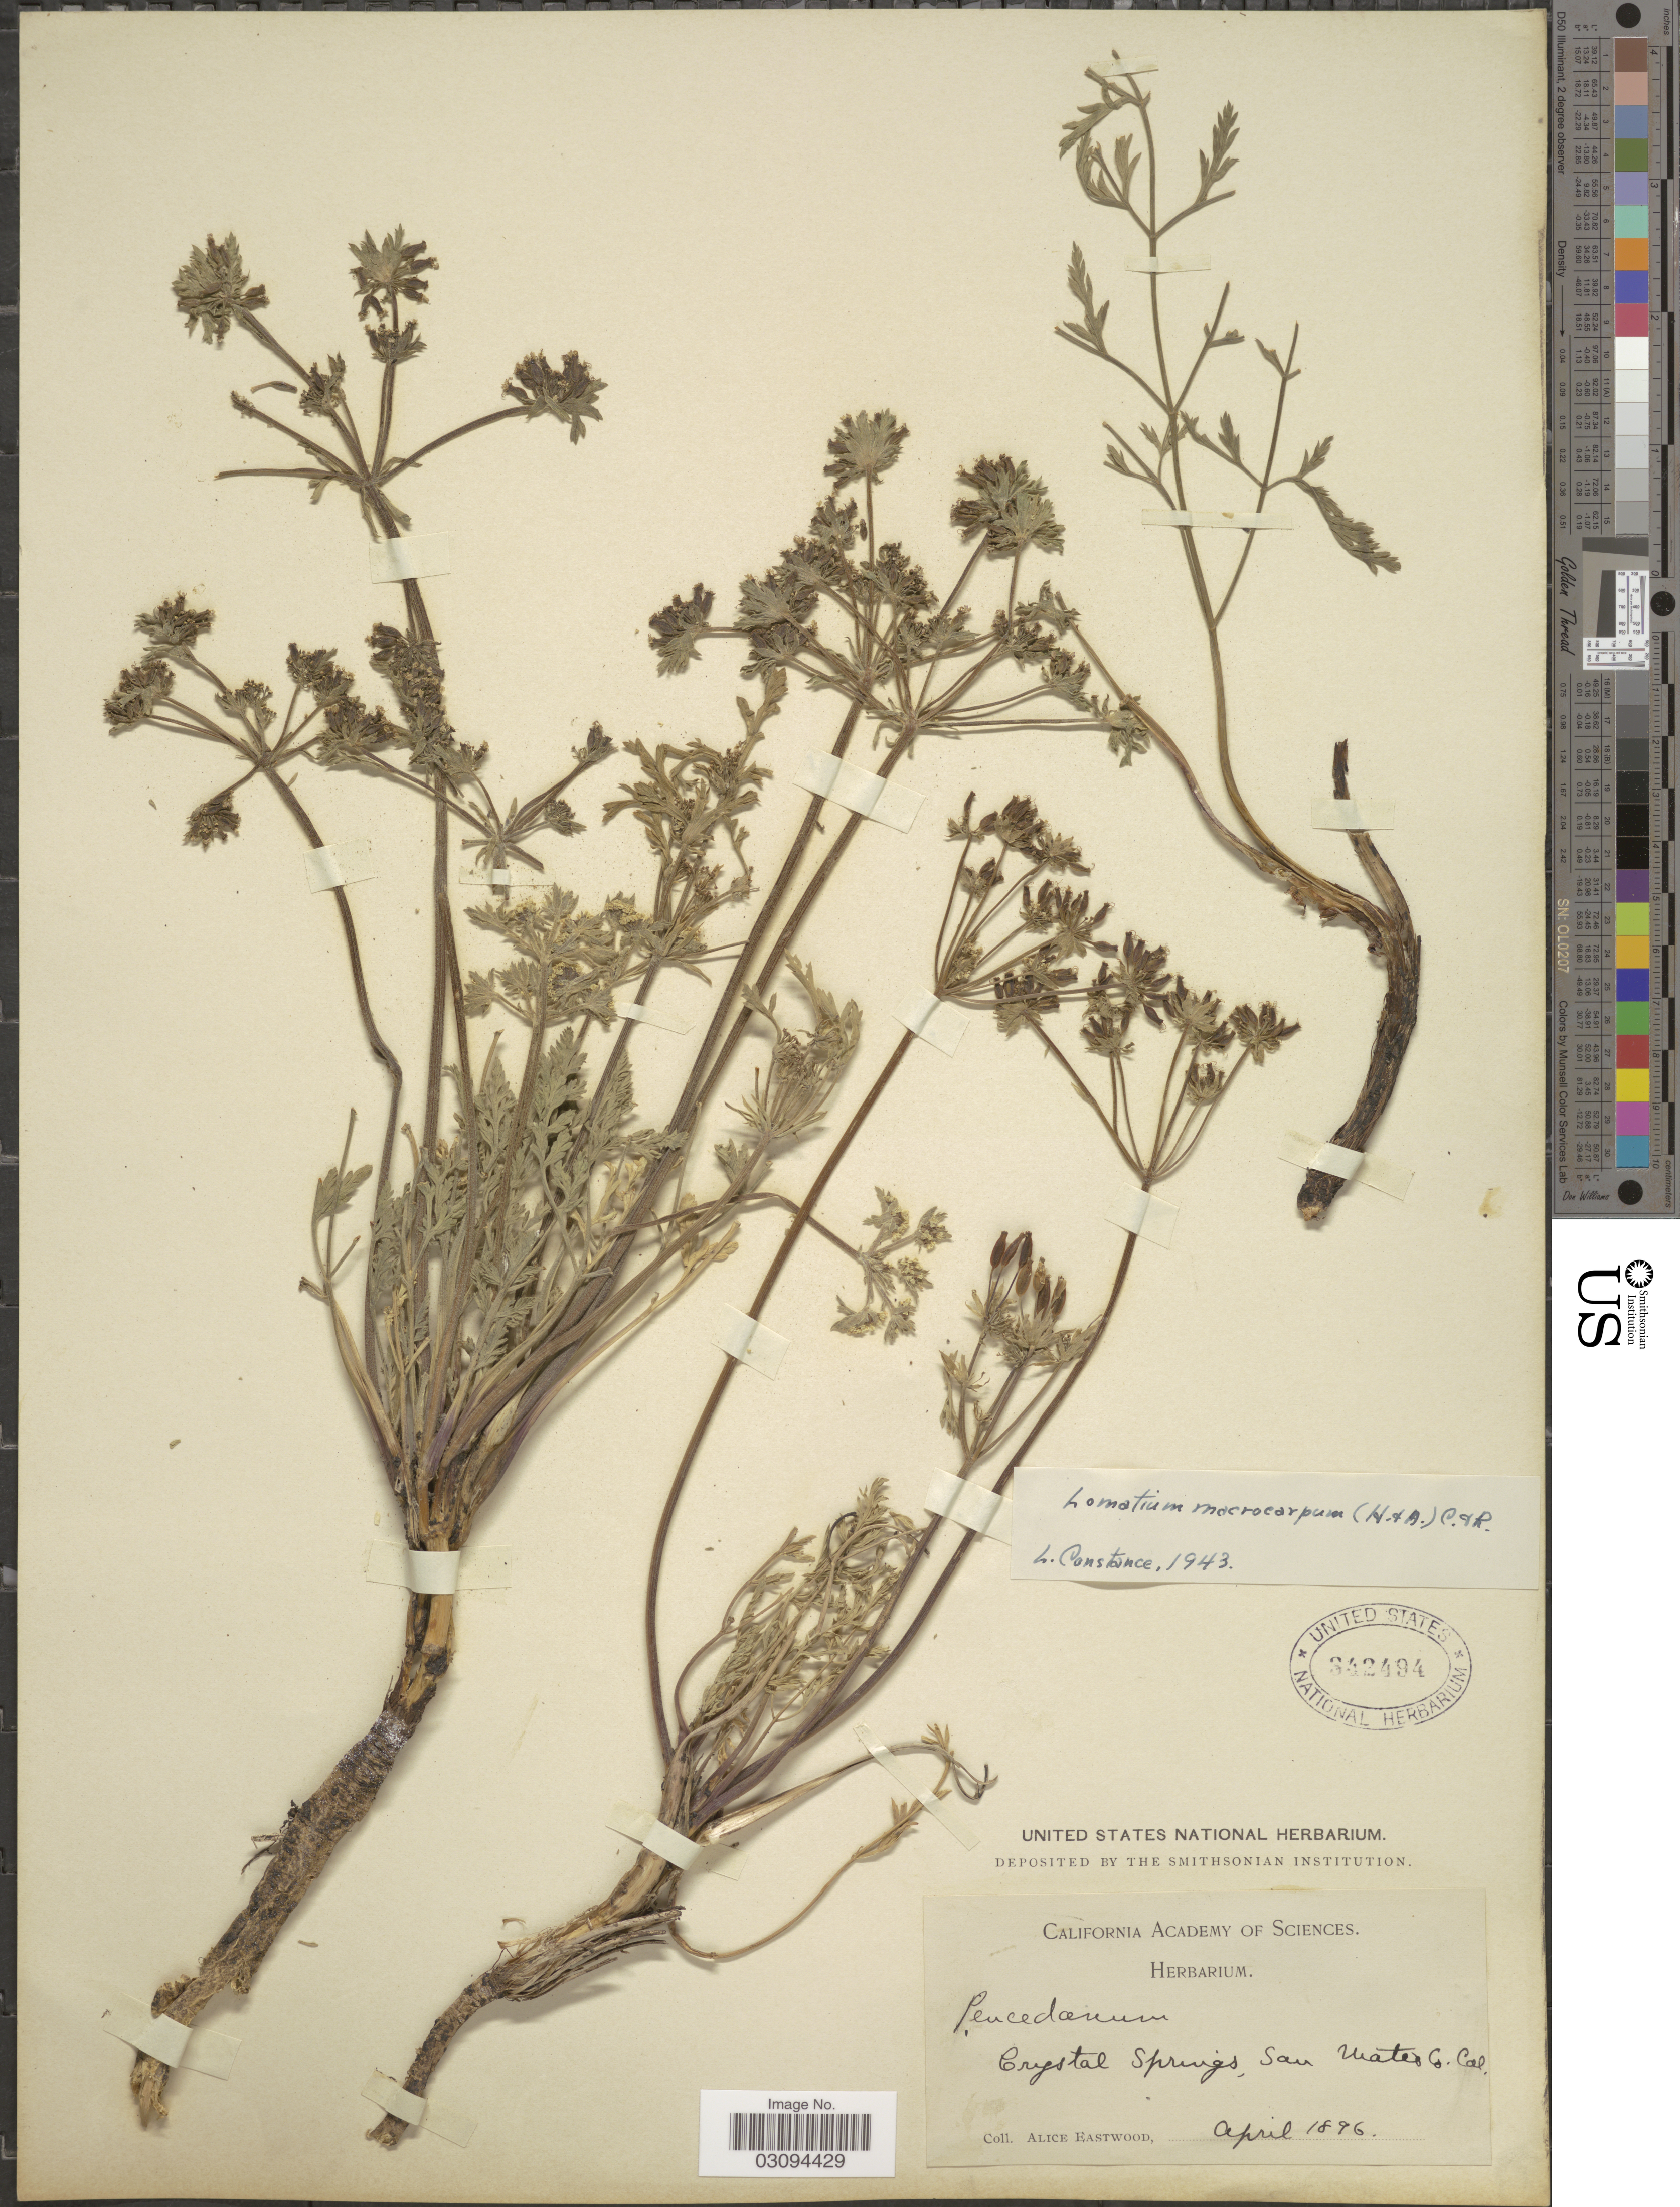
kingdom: Plantae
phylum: Tracheophyta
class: Magnoliopsida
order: Apiales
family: Apiaceae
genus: Lomatium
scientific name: Lomatium macrocarpum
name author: (Hook. et al.) J.M. Coult. & Rose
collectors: A. Eastwood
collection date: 1896-04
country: United States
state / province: California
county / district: San Mateo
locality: Crystal Springs, San Mateo Co. Cal.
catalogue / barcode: US 342494